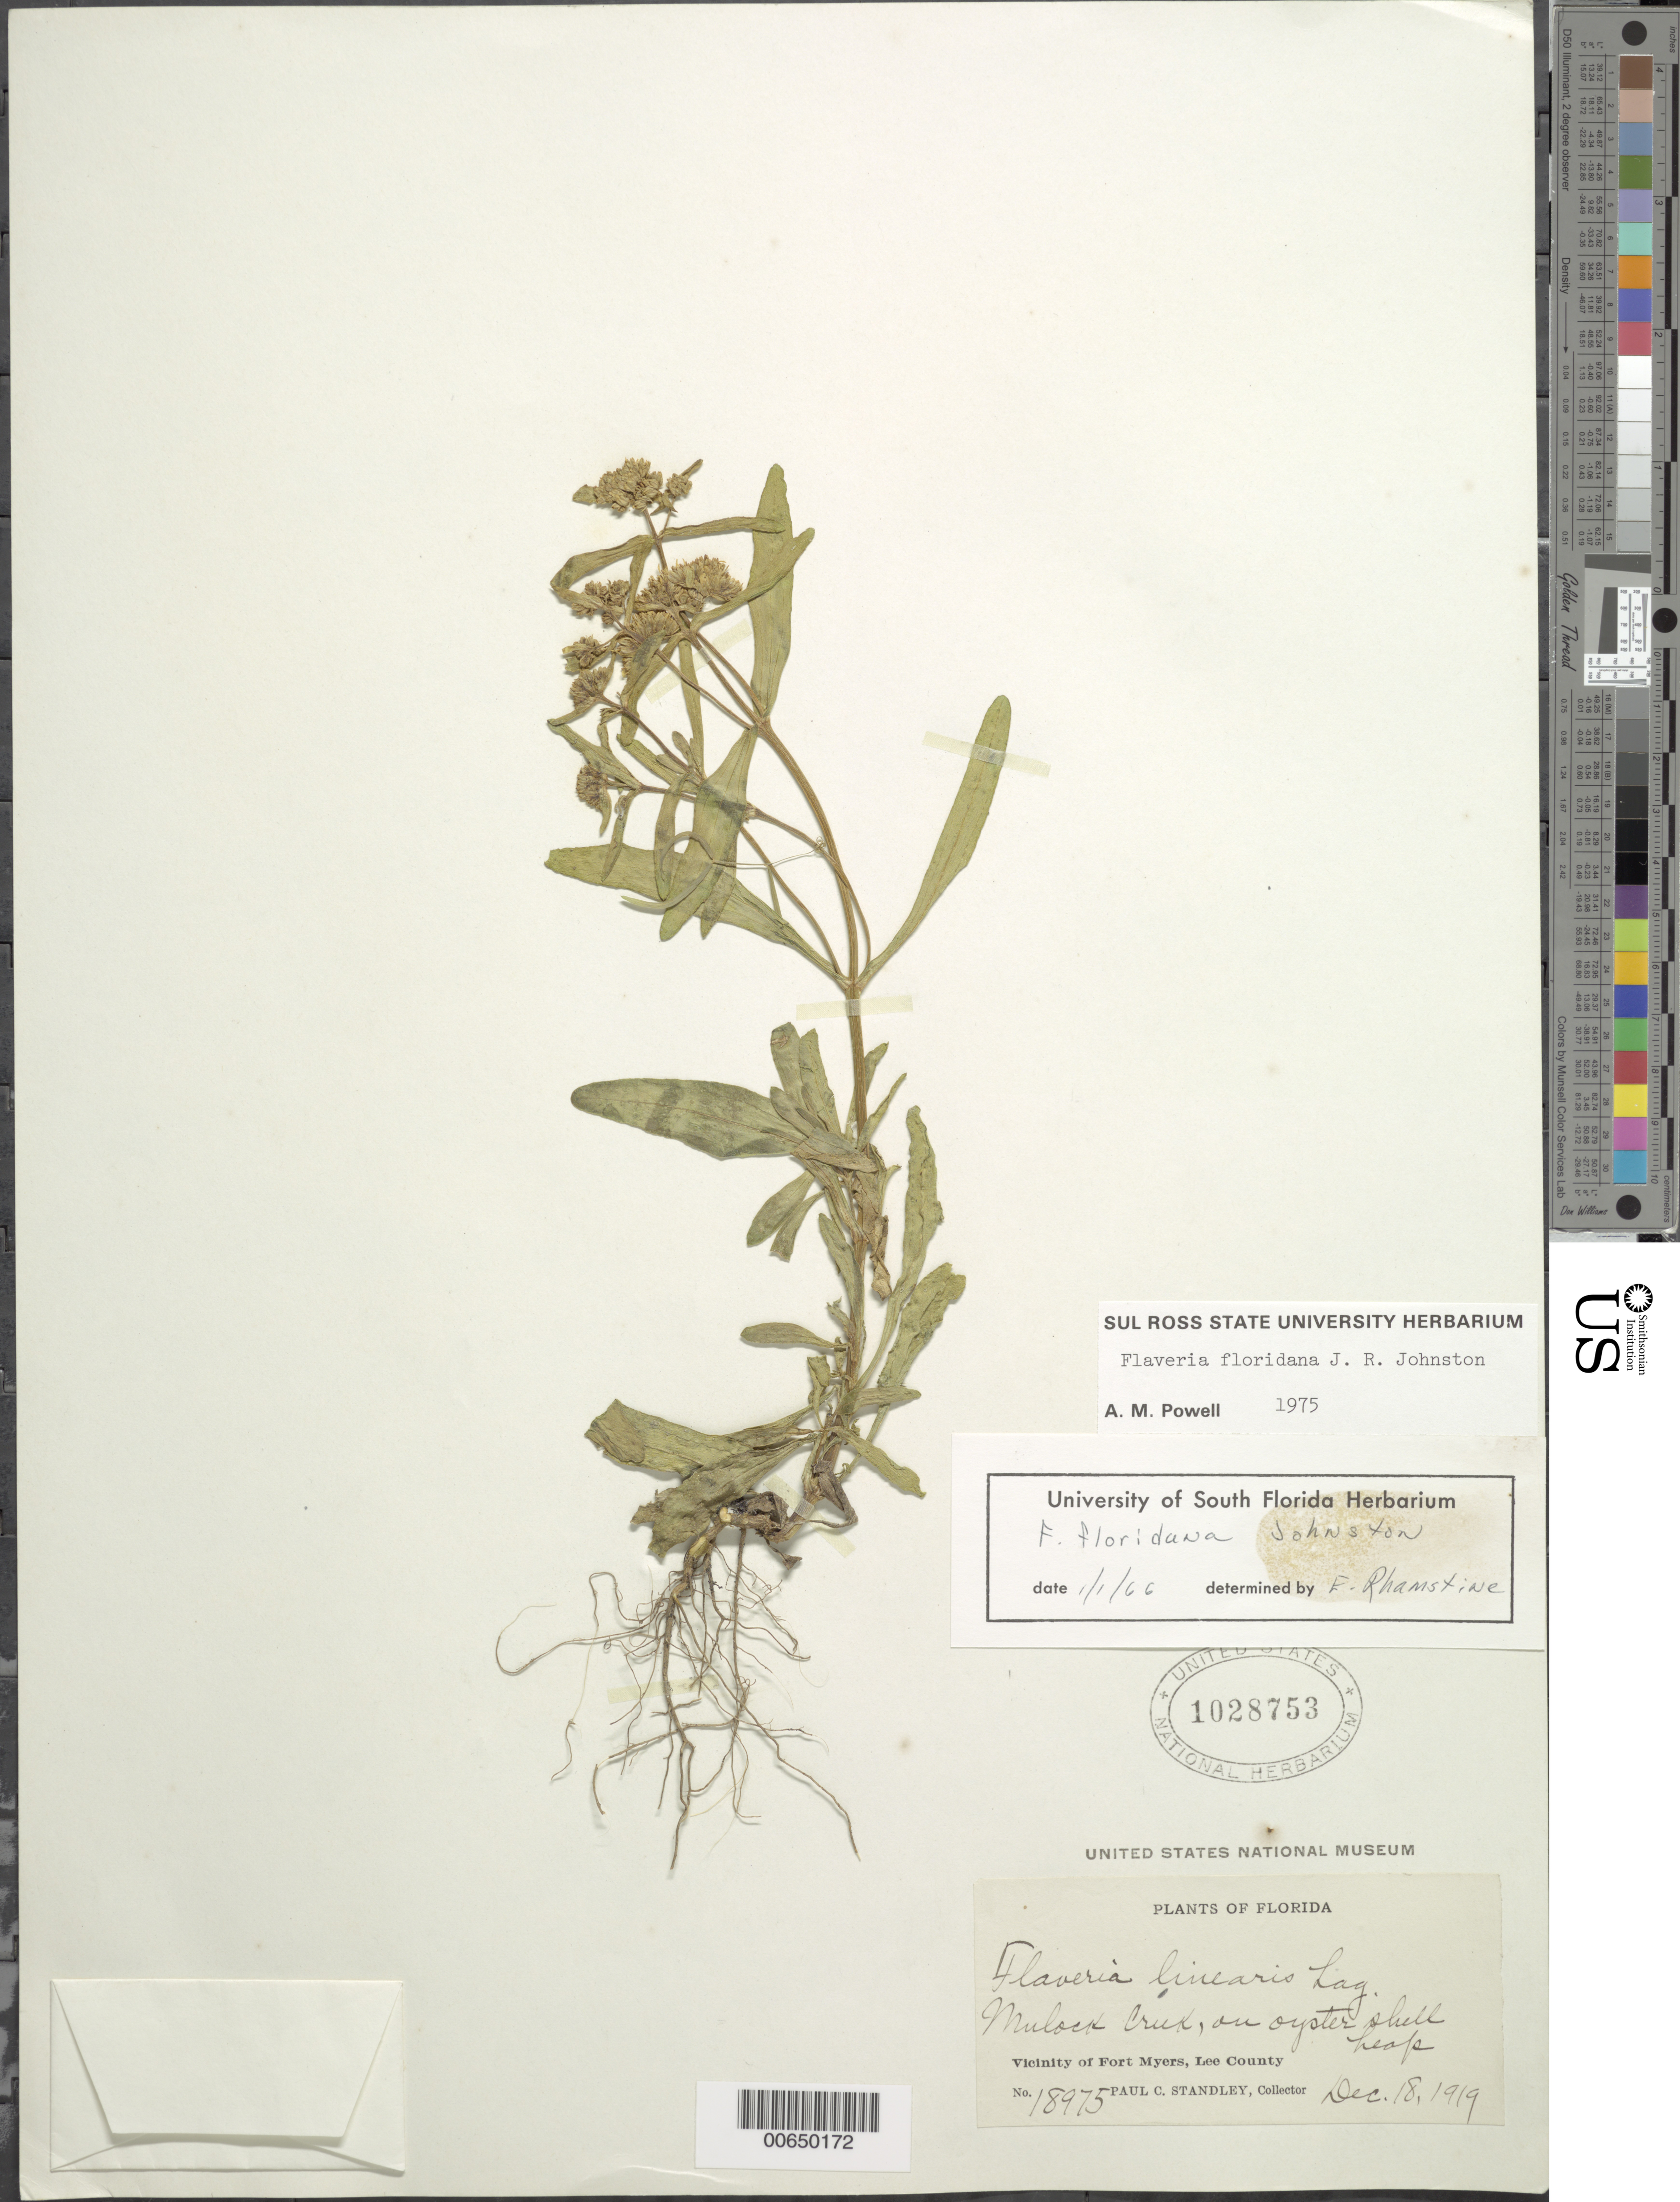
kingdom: Plantae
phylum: Tracheophyta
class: Magnoliopsida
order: Asterales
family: Asteraceae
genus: Flaveria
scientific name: Flaveria floridana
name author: J.R. Johnst.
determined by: Rhamstine, E.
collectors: P. C. Standley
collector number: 18975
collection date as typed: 13 Dec 1919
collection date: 1919-12-13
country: United States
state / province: Florida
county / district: Lee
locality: Mullock Creek; vicinity of Ft. Myers.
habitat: On oyster shell heap.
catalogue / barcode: US 1028753